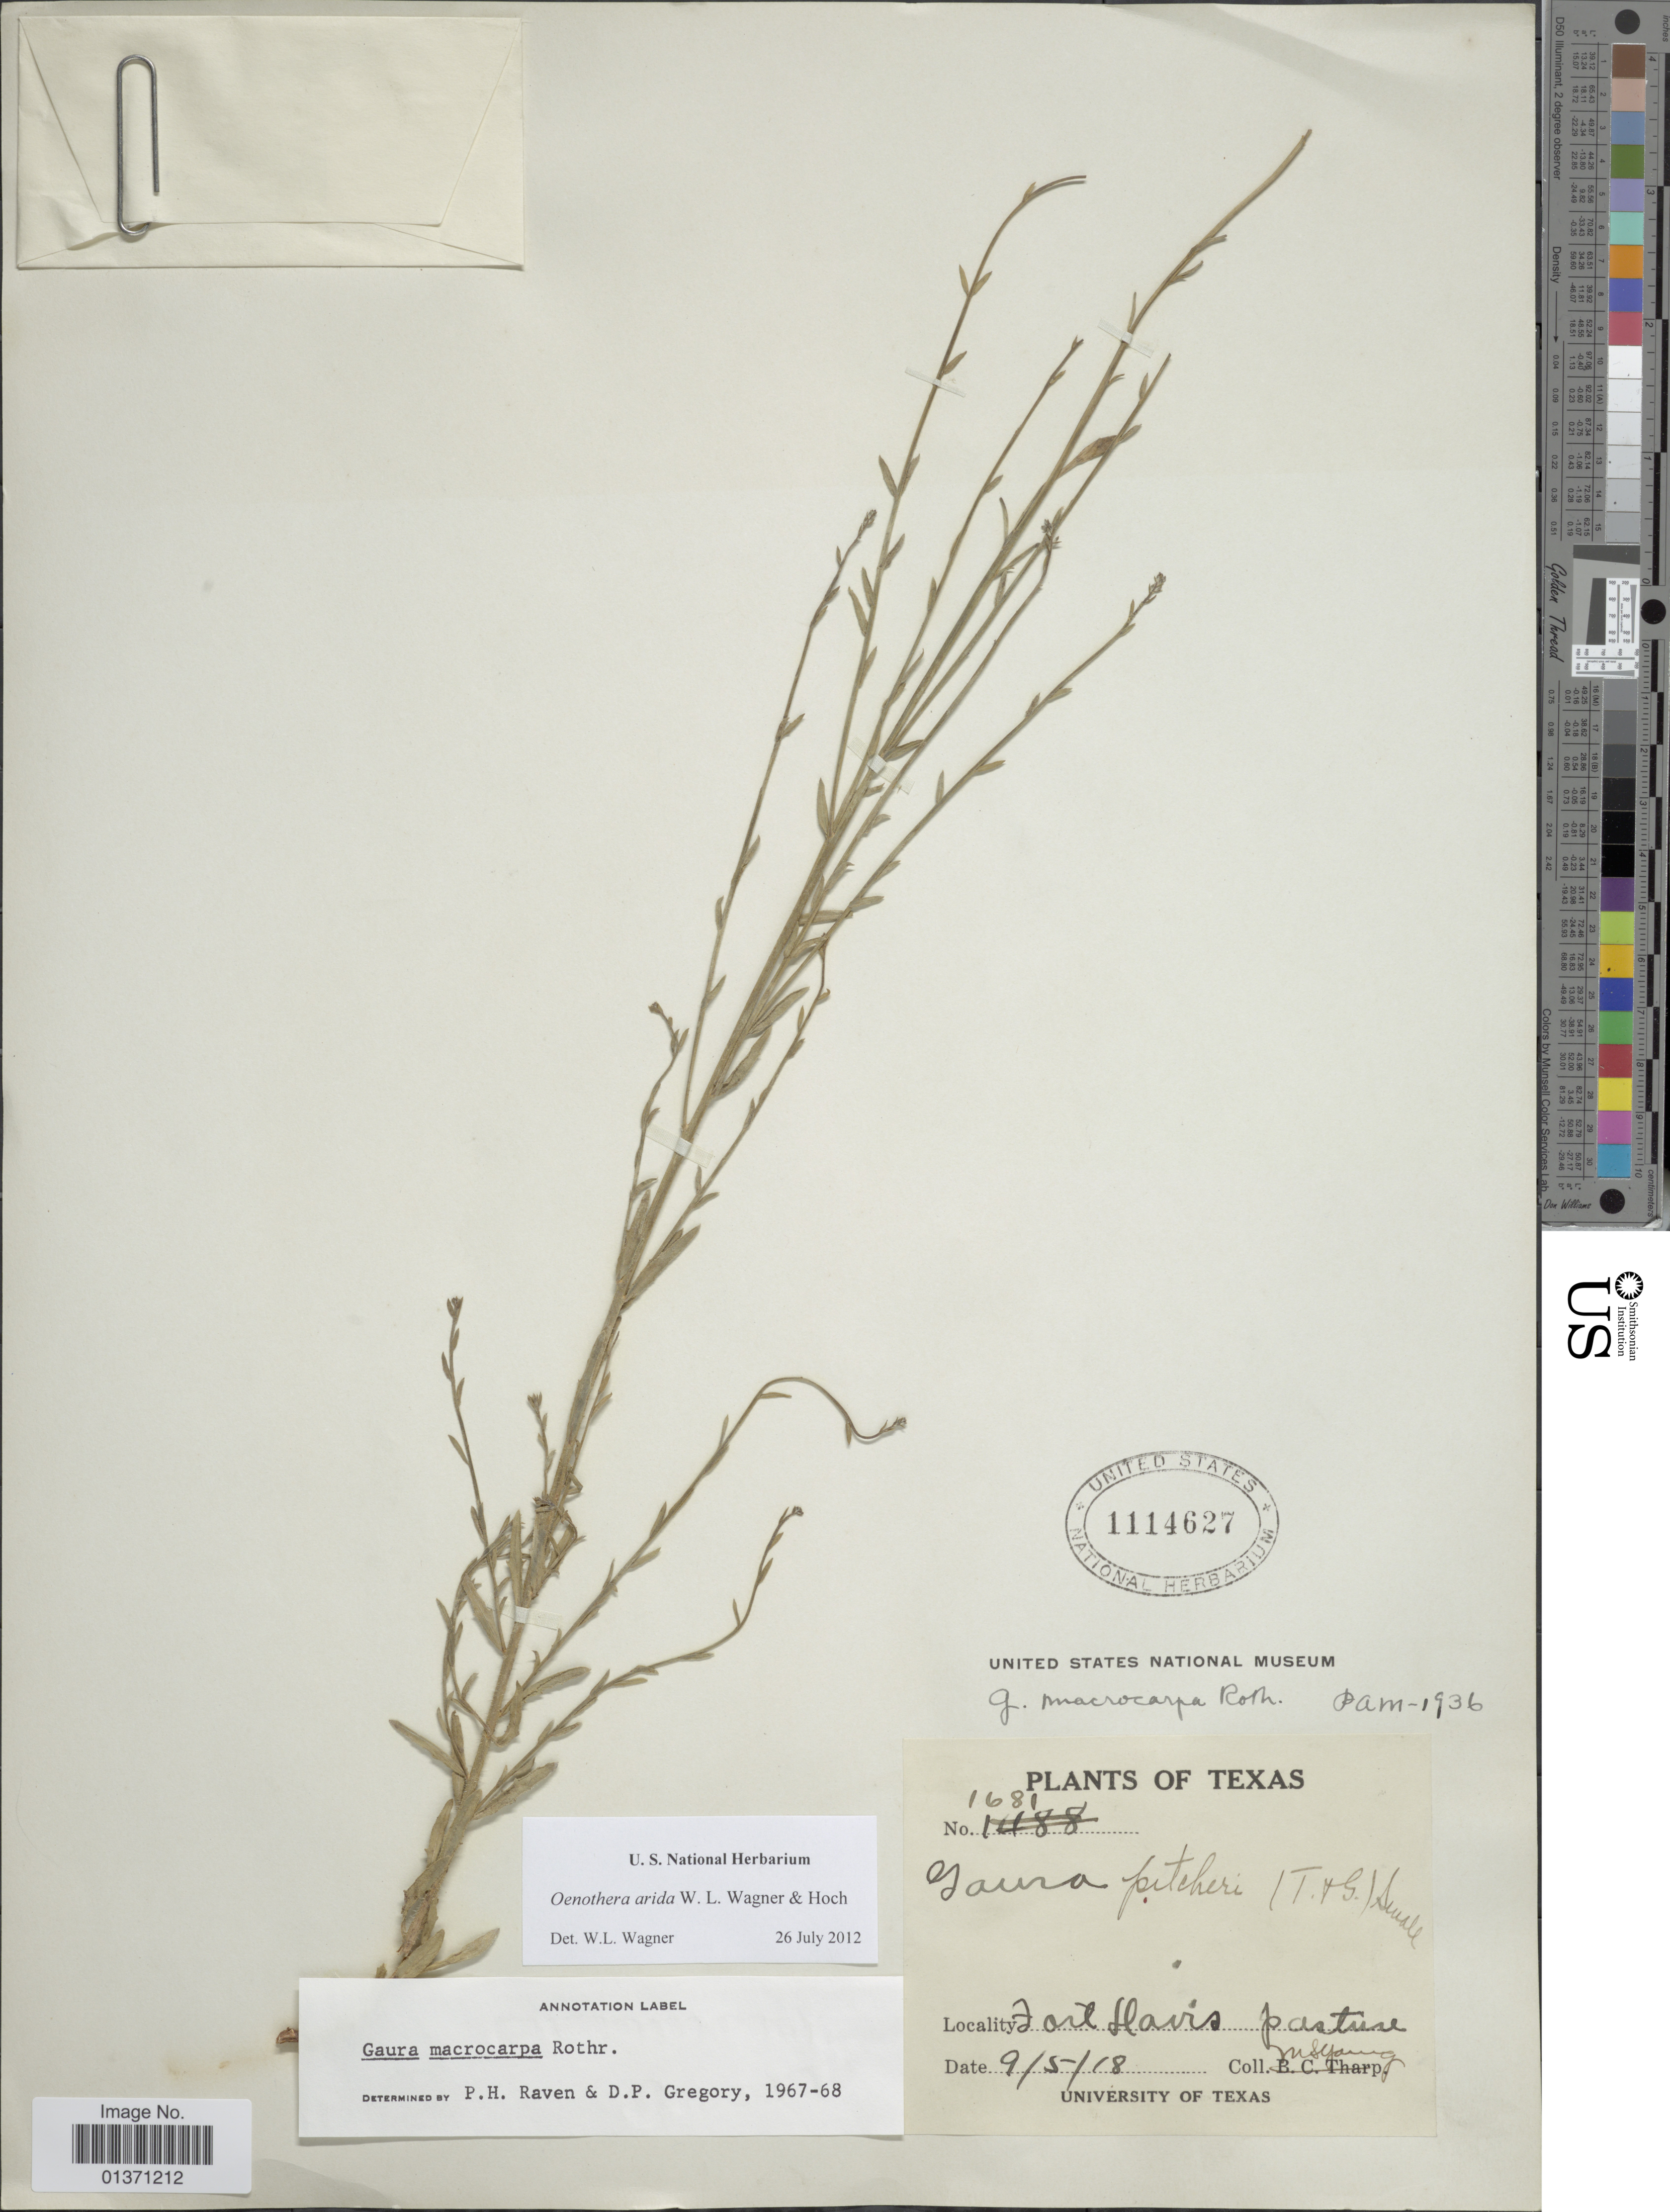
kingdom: Plantae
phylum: Tracheophyta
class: Magnoliopsida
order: Myrtales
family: Onagraceae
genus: Oenothera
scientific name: Oenothera arida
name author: W.L. Wagner & Hoch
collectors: M. Young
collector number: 1681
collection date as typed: Transcribed d/m/y: 5/9/18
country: United States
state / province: Texas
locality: Fort Havis pasture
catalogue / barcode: US 1114627